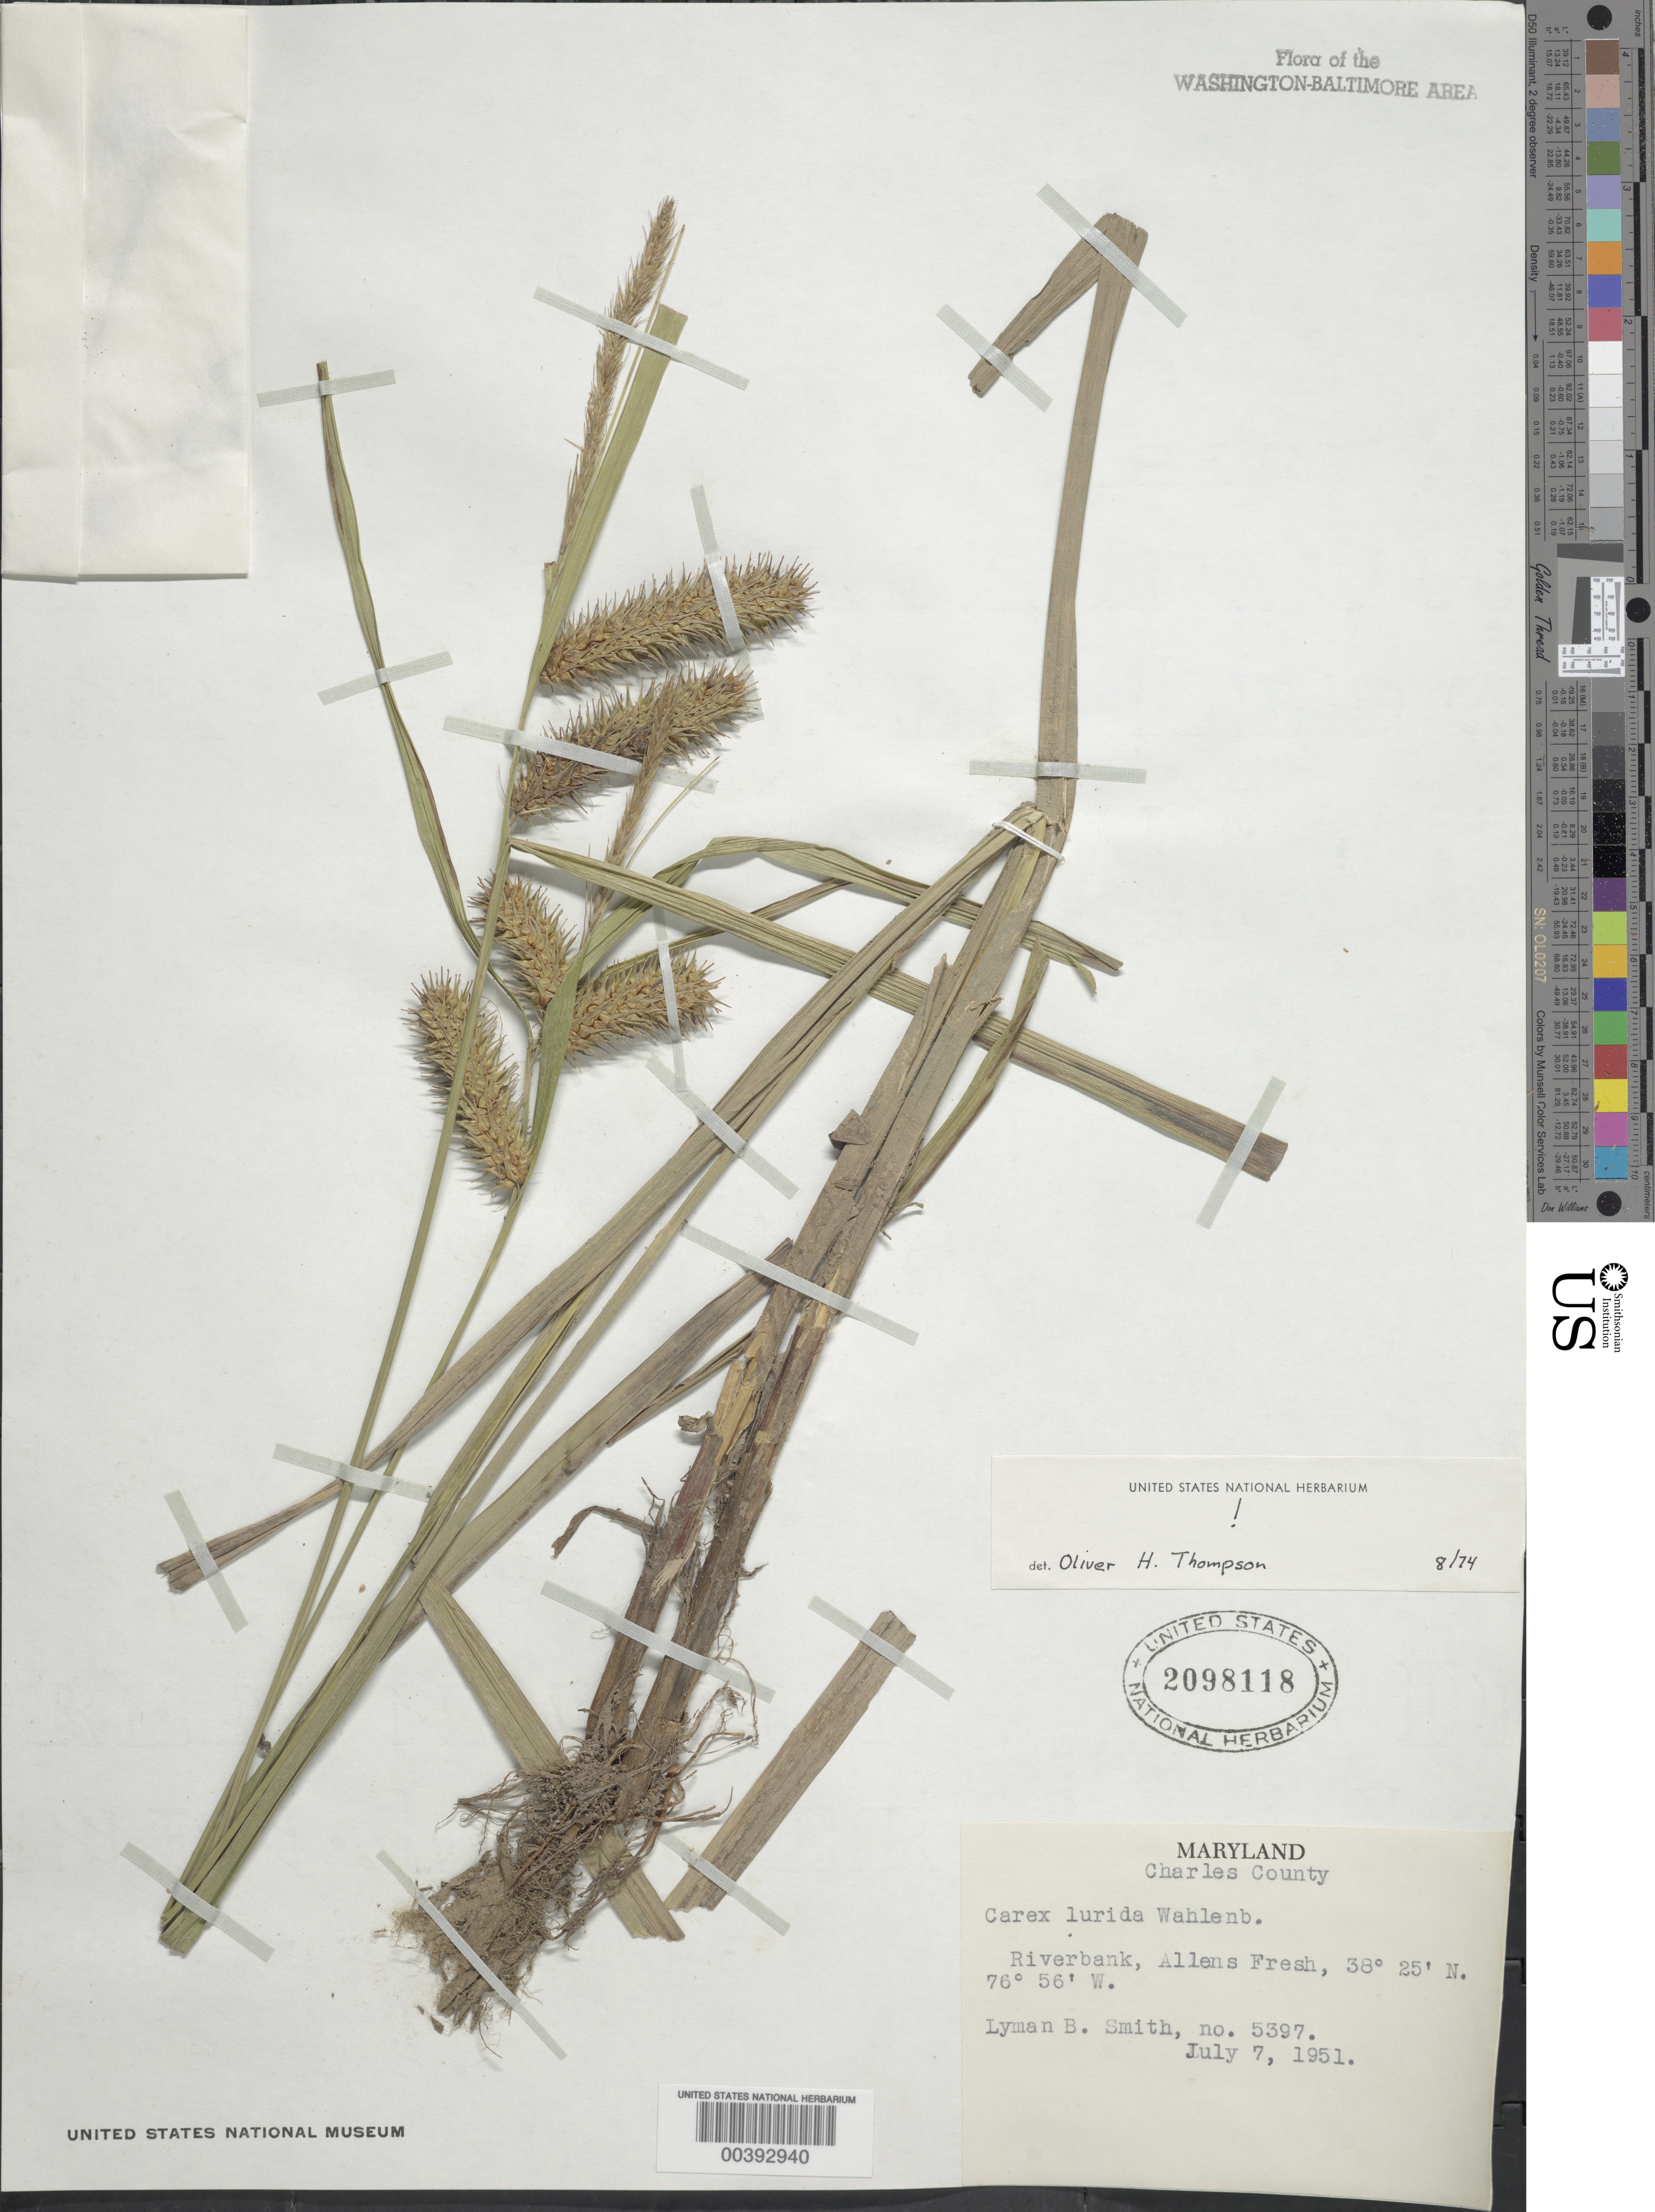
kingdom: Plantae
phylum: Tracheophyta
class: Liliopsida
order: Poales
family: Cyperaceae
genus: Carex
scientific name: Carex lurida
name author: Wahlenb.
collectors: L. Smith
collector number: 5397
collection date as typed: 07 Jul 1951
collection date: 1951-07-07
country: United States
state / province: Maryland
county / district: Charles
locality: Allens Fresh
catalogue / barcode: US 2098118